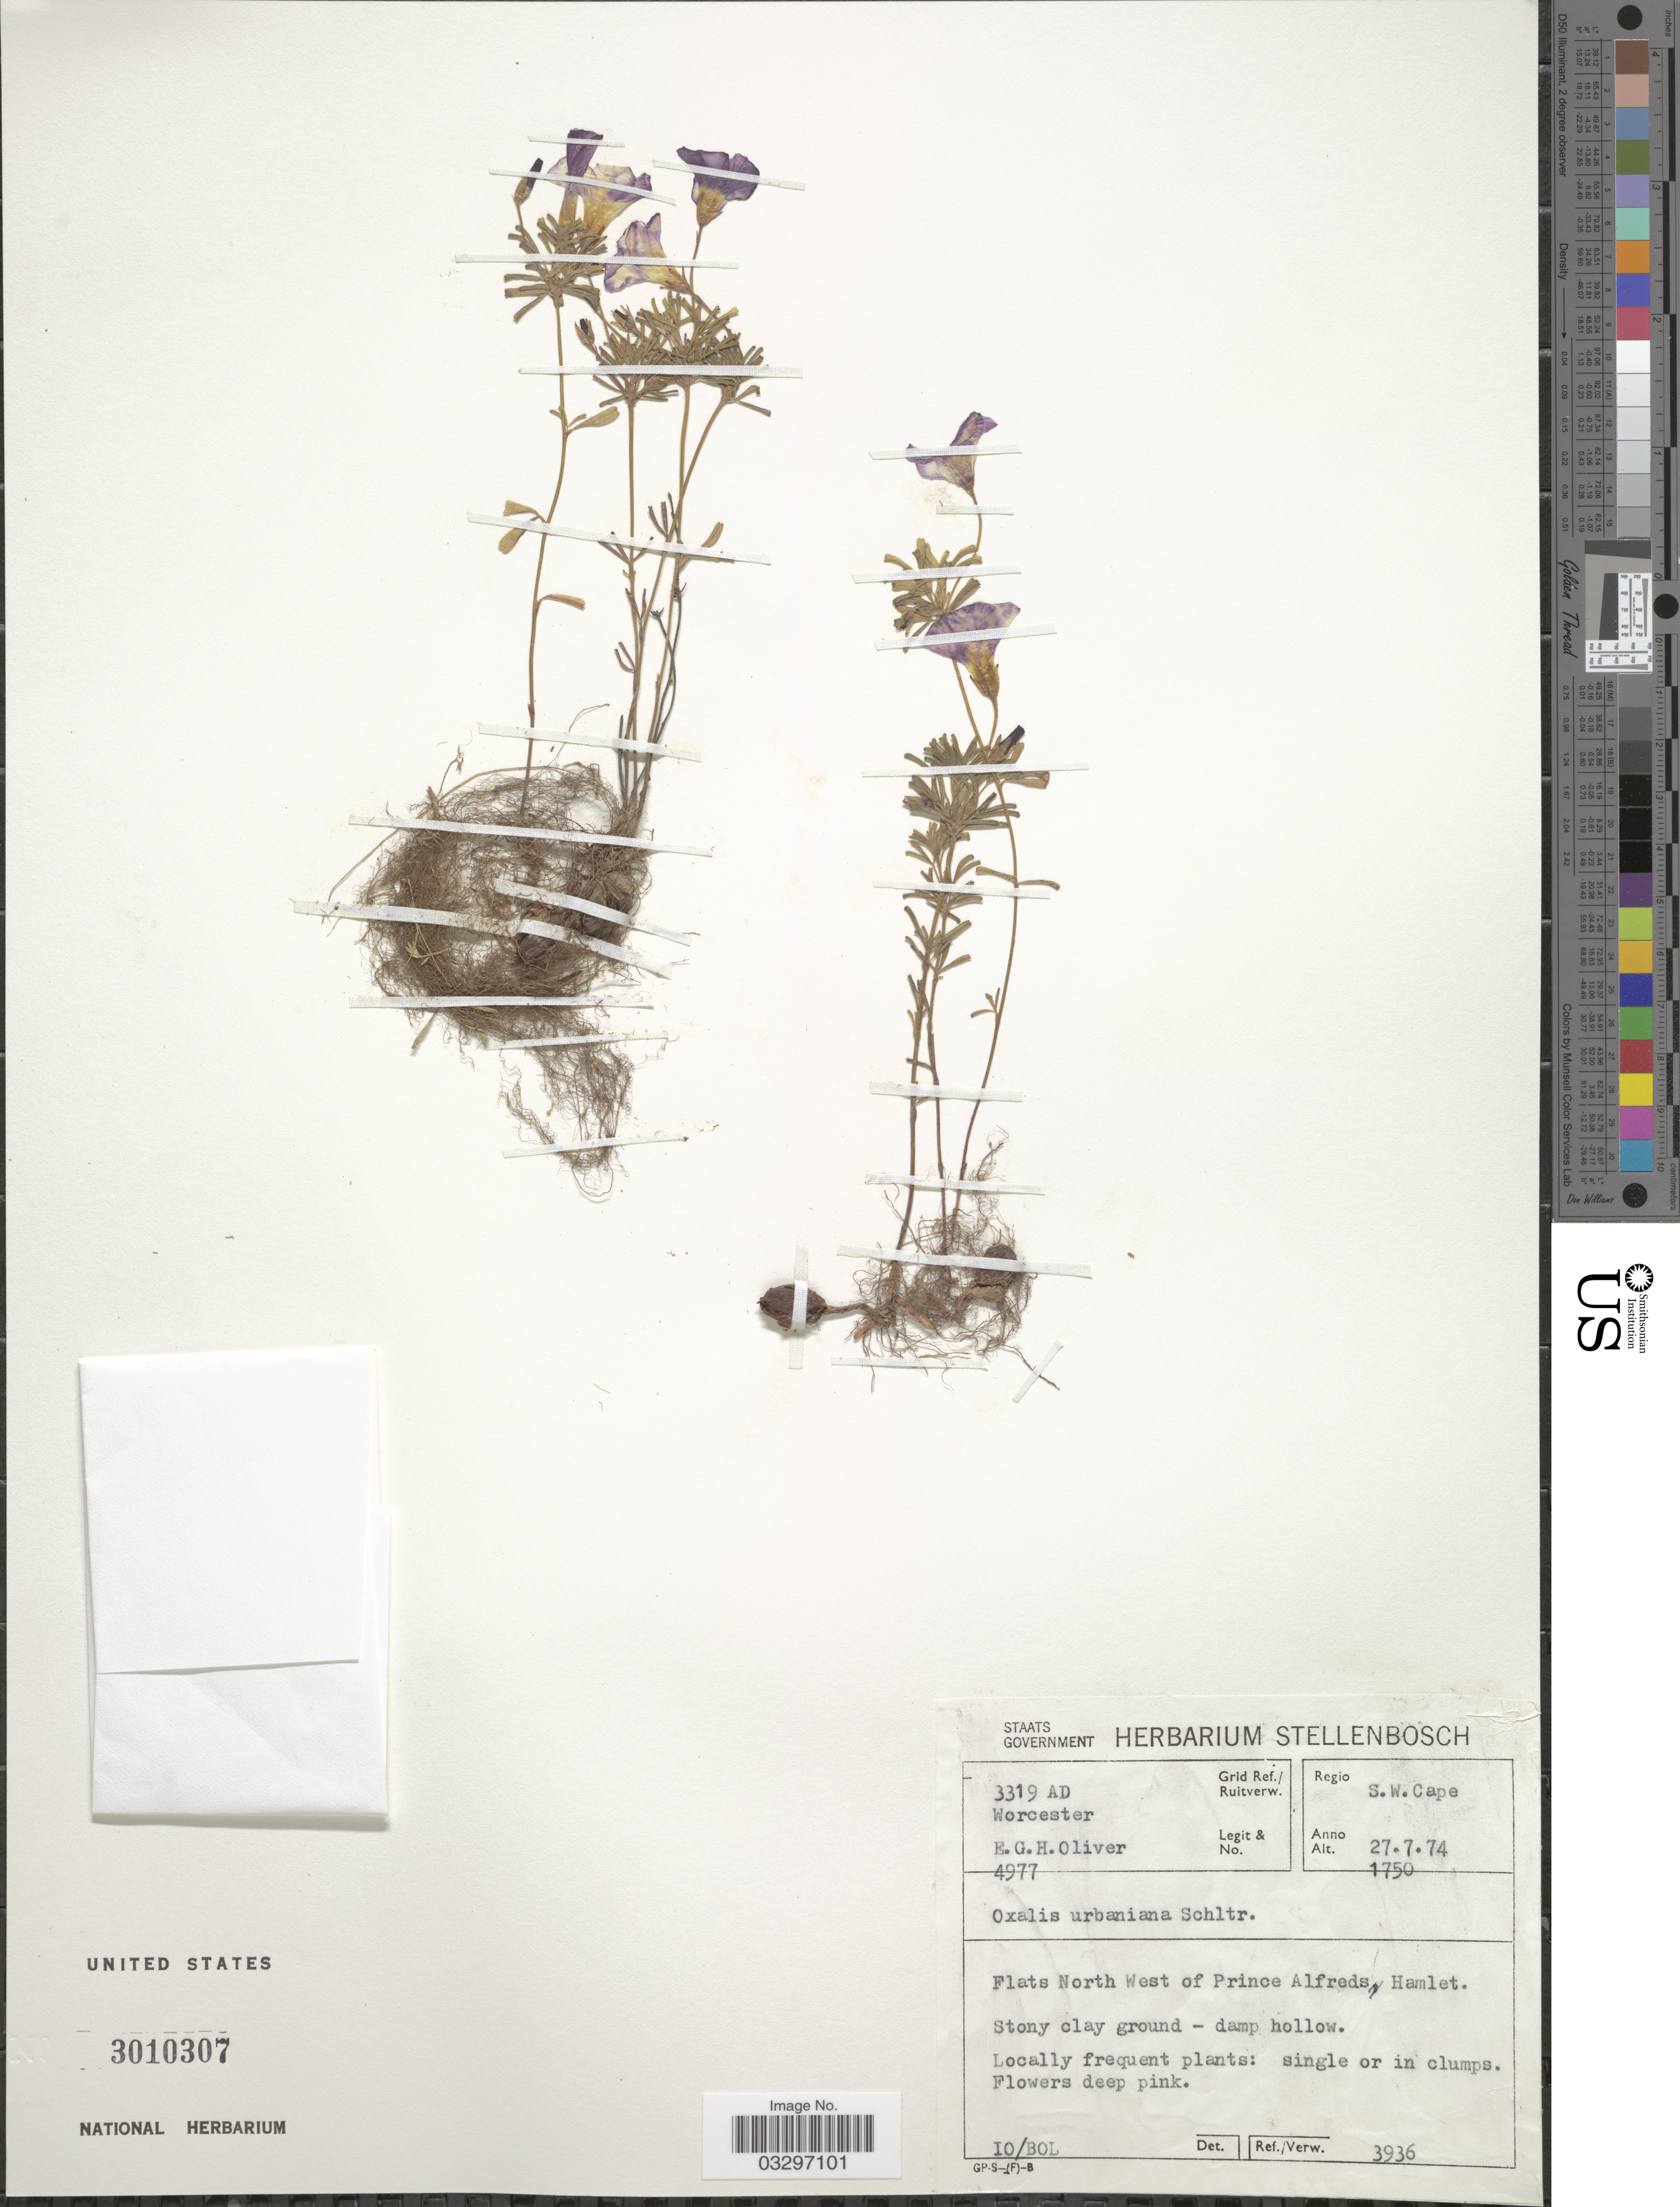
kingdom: Plantae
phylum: Tracheophyta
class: Magnoliopsida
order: Oxalidales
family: Oxalidaceae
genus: Oxalis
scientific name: Oxalis urbaniana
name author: Schltr.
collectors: E. G. H. Oliver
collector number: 4977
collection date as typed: Transcribed d/m/y: 27/7/74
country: South Africa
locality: Grid Ref./Ruitverw. 3319AD Worcester, Flats North West of Prince Alfreds, Hamlet.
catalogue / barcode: US 3010307